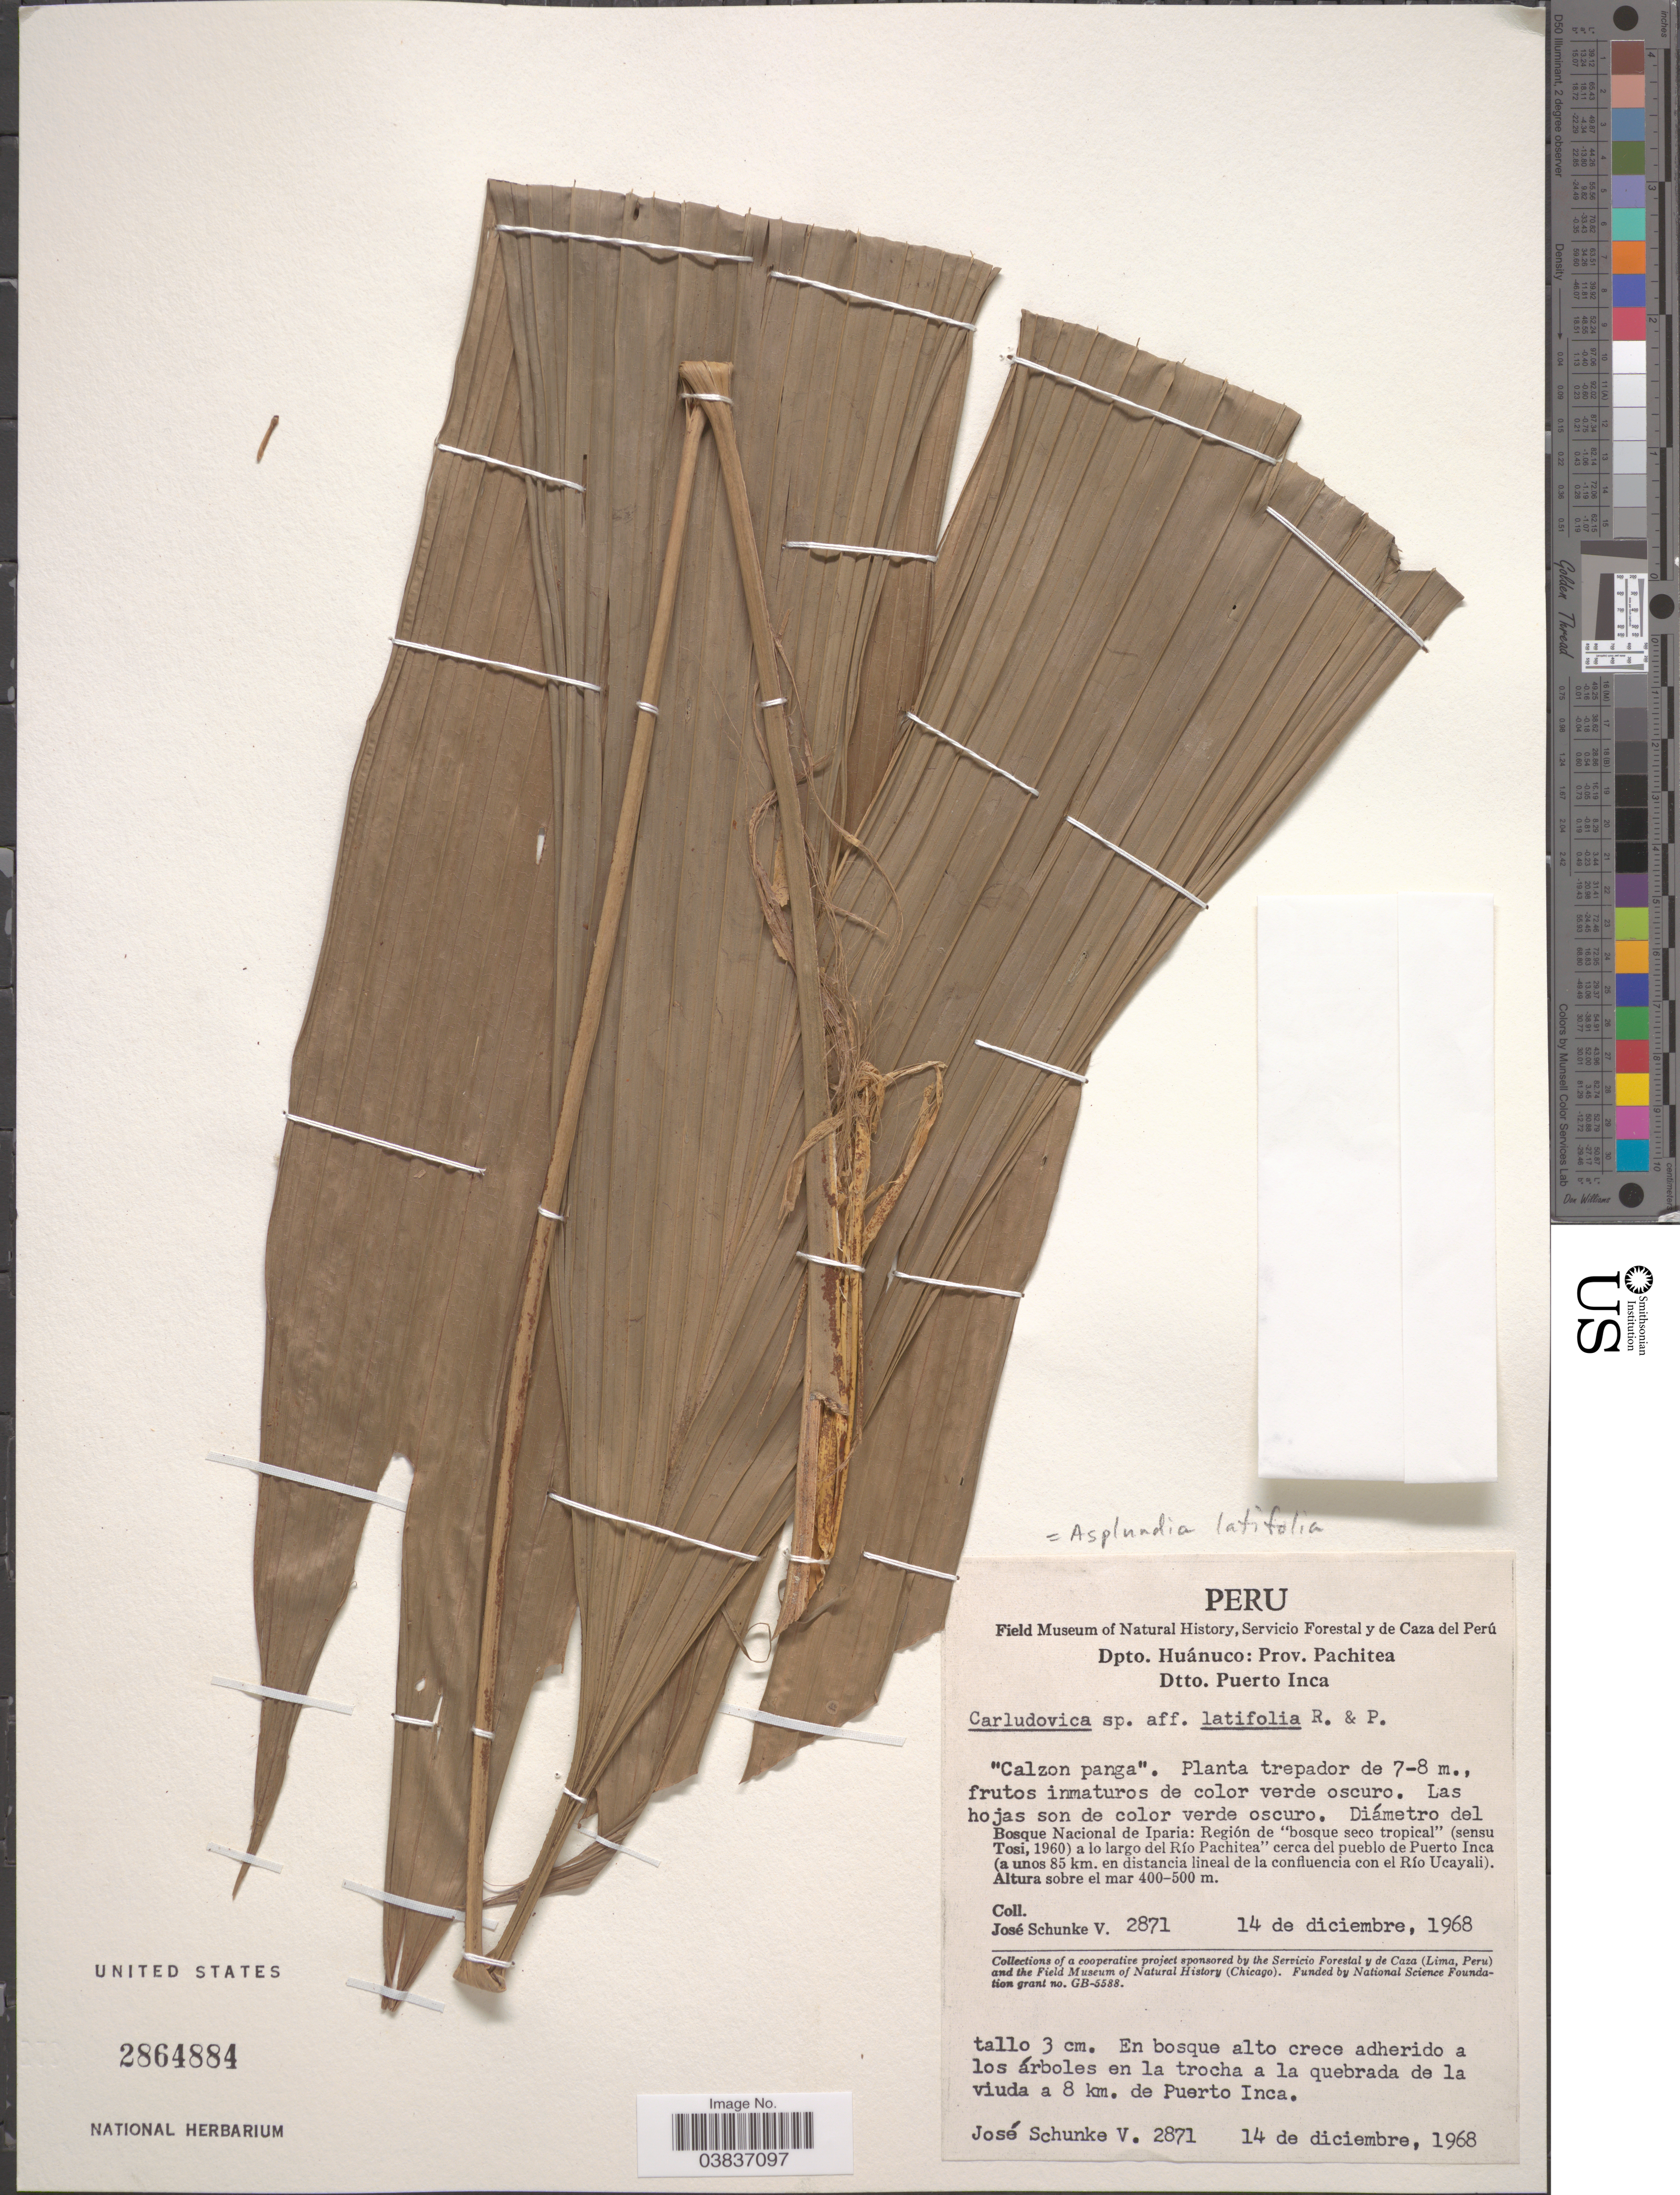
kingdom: Plantae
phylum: Tracheophyta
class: Liliopsida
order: Pandanales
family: Cyclanthaceae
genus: Asplundia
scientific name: Asplundia latifolia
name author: (Ruiz & Pav.) Harling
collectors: J. Schunke Vigo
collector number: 2871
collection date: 1968-12-14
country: Peru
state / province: Huánuco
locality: Dpto. Huánuco: Prov. Pachitea. Dtto. Puerto Inca. Bosque Nacional de Iparia: Región de "bosque seco tropical" (sensu Tosi, 1960) a lo largo del Río Pachitea cerca del pueblo de Puerto Inca (a unos 85 km. en distancia lineal de la confluencia con el Río Ucayali). En la trocha a la quebrada de la viuda a 8 km. de Puerto Inca.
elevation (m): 400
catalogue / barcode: US 2864884